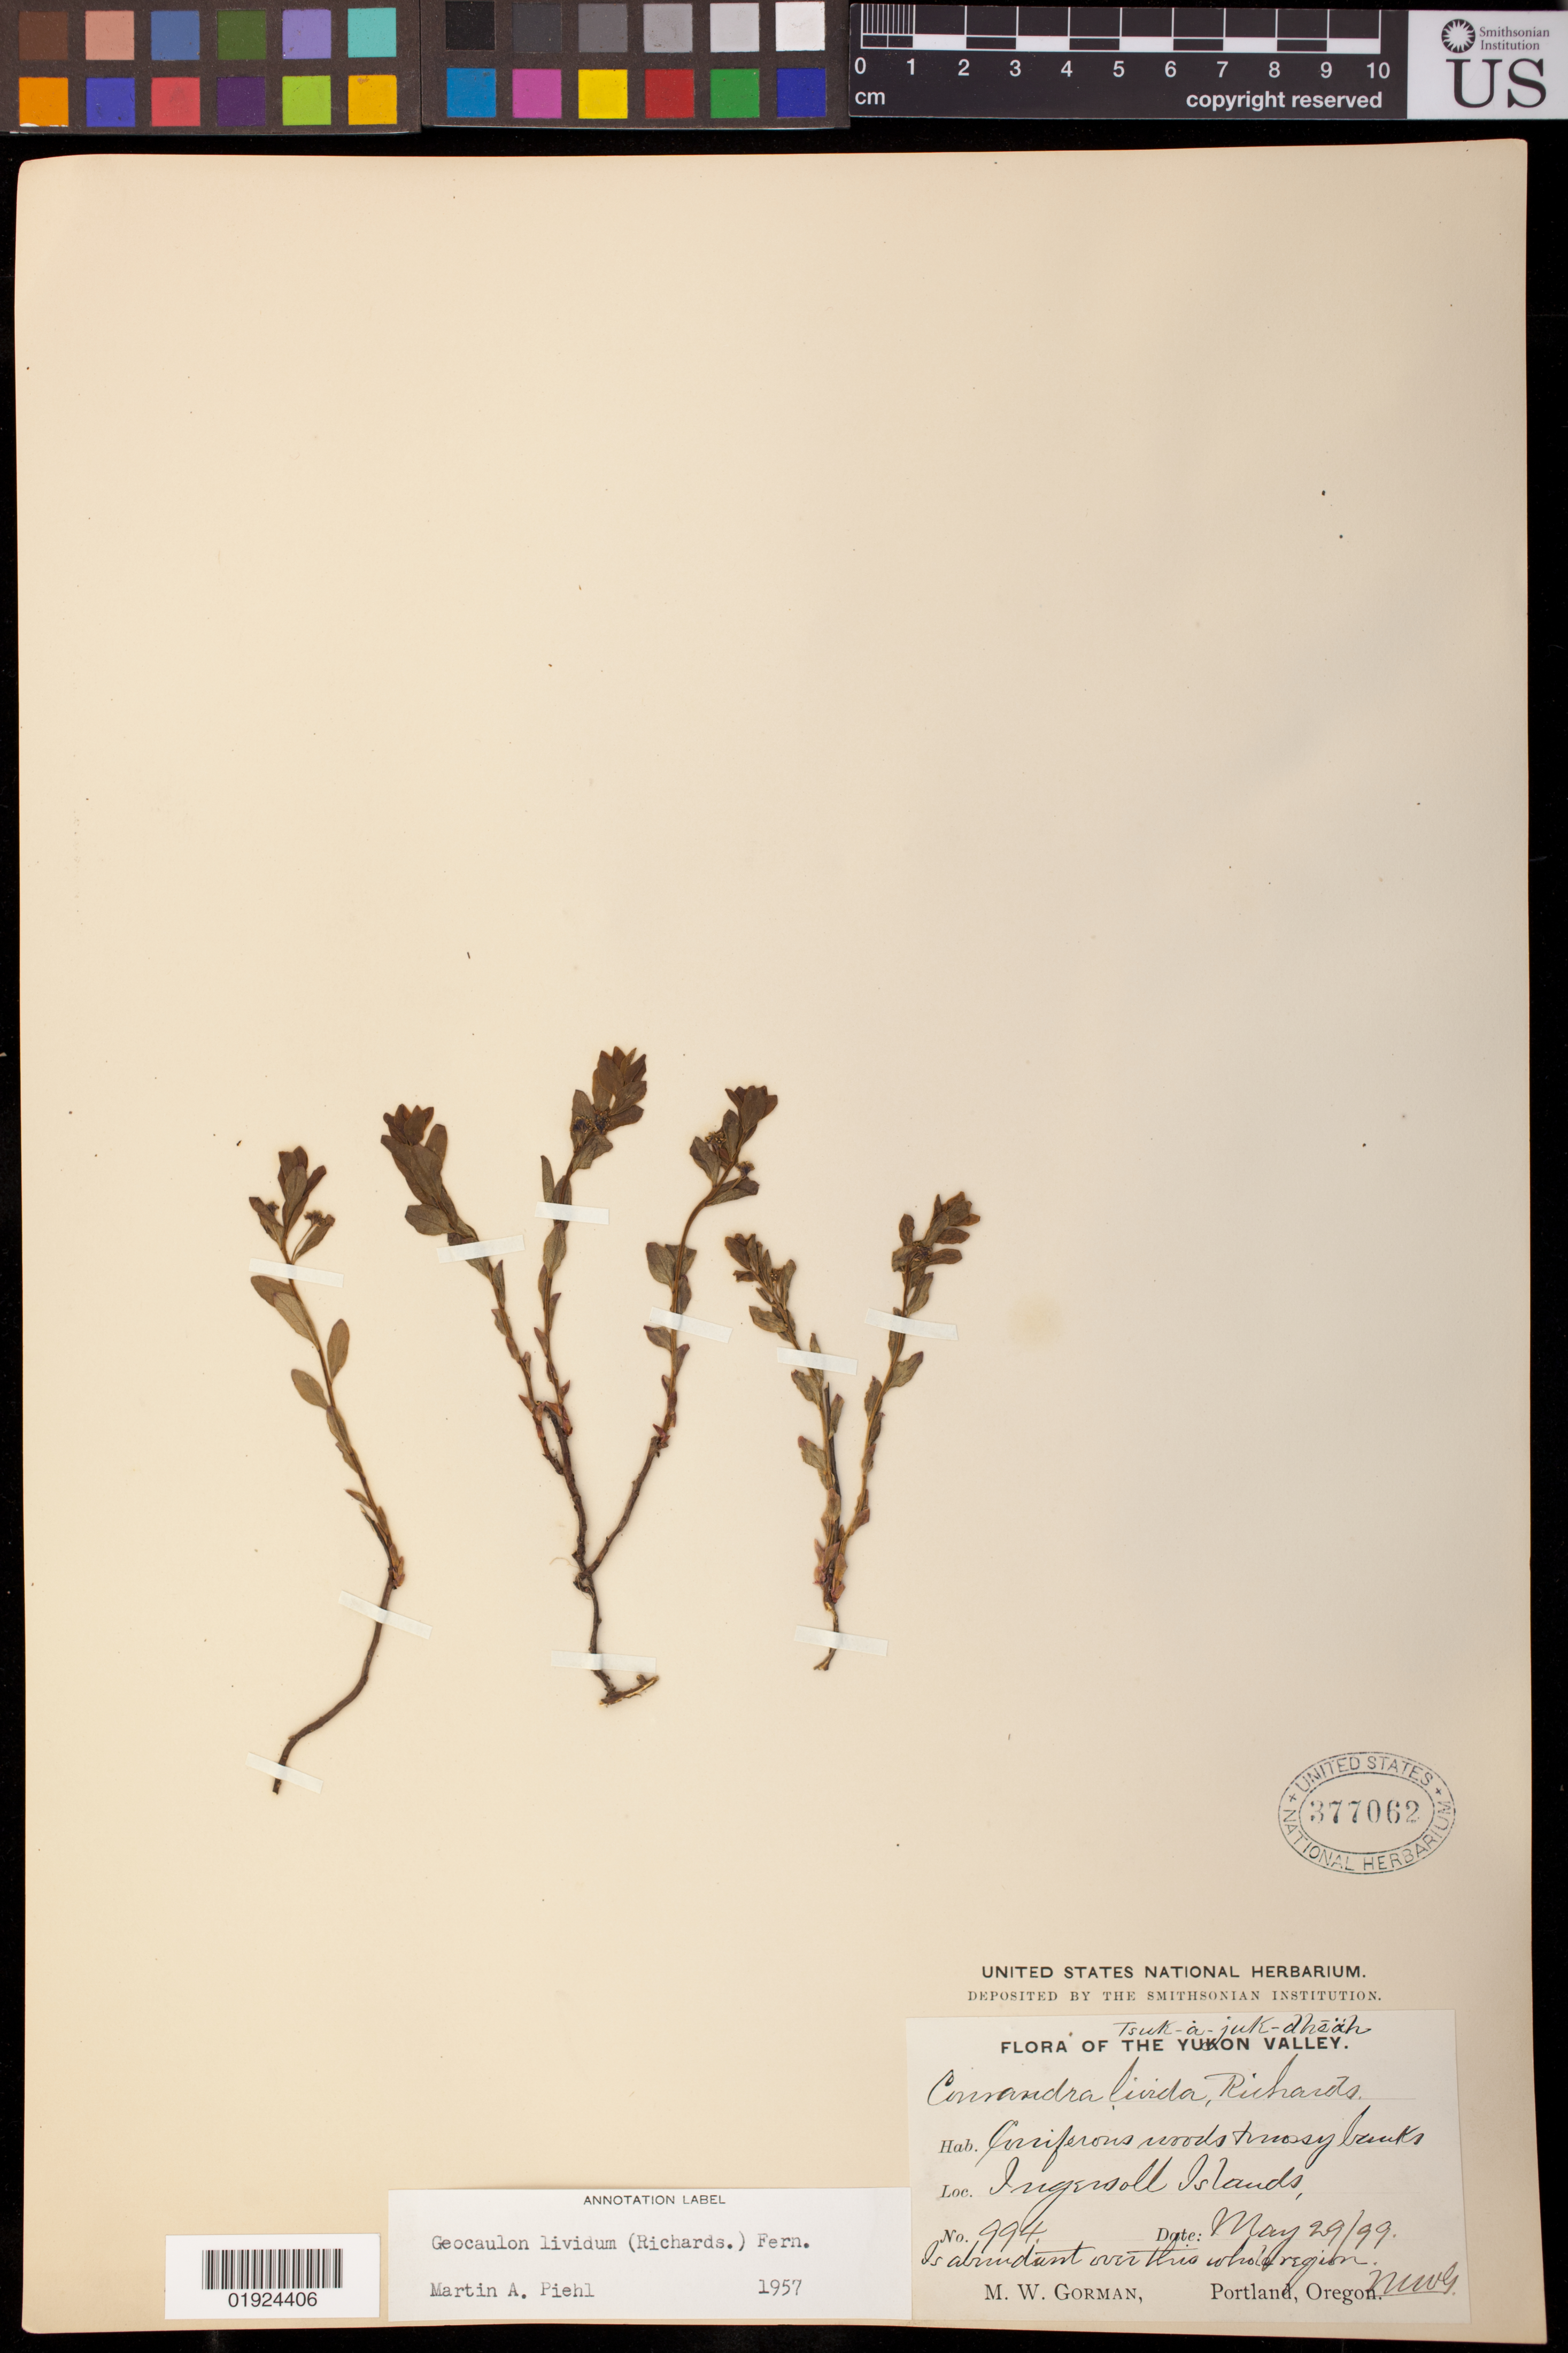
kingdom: Plantae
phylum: Tracheophyta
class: Magnoliopsida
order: Santalales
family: Comandraceae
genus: Geocaulon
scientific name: Geocaulon lividum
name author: (Richardson) Fernald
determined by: Piehl, M. A.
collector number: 994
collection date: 1899-05-29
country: Canada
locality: Yukon Valley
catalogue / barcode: US 377062